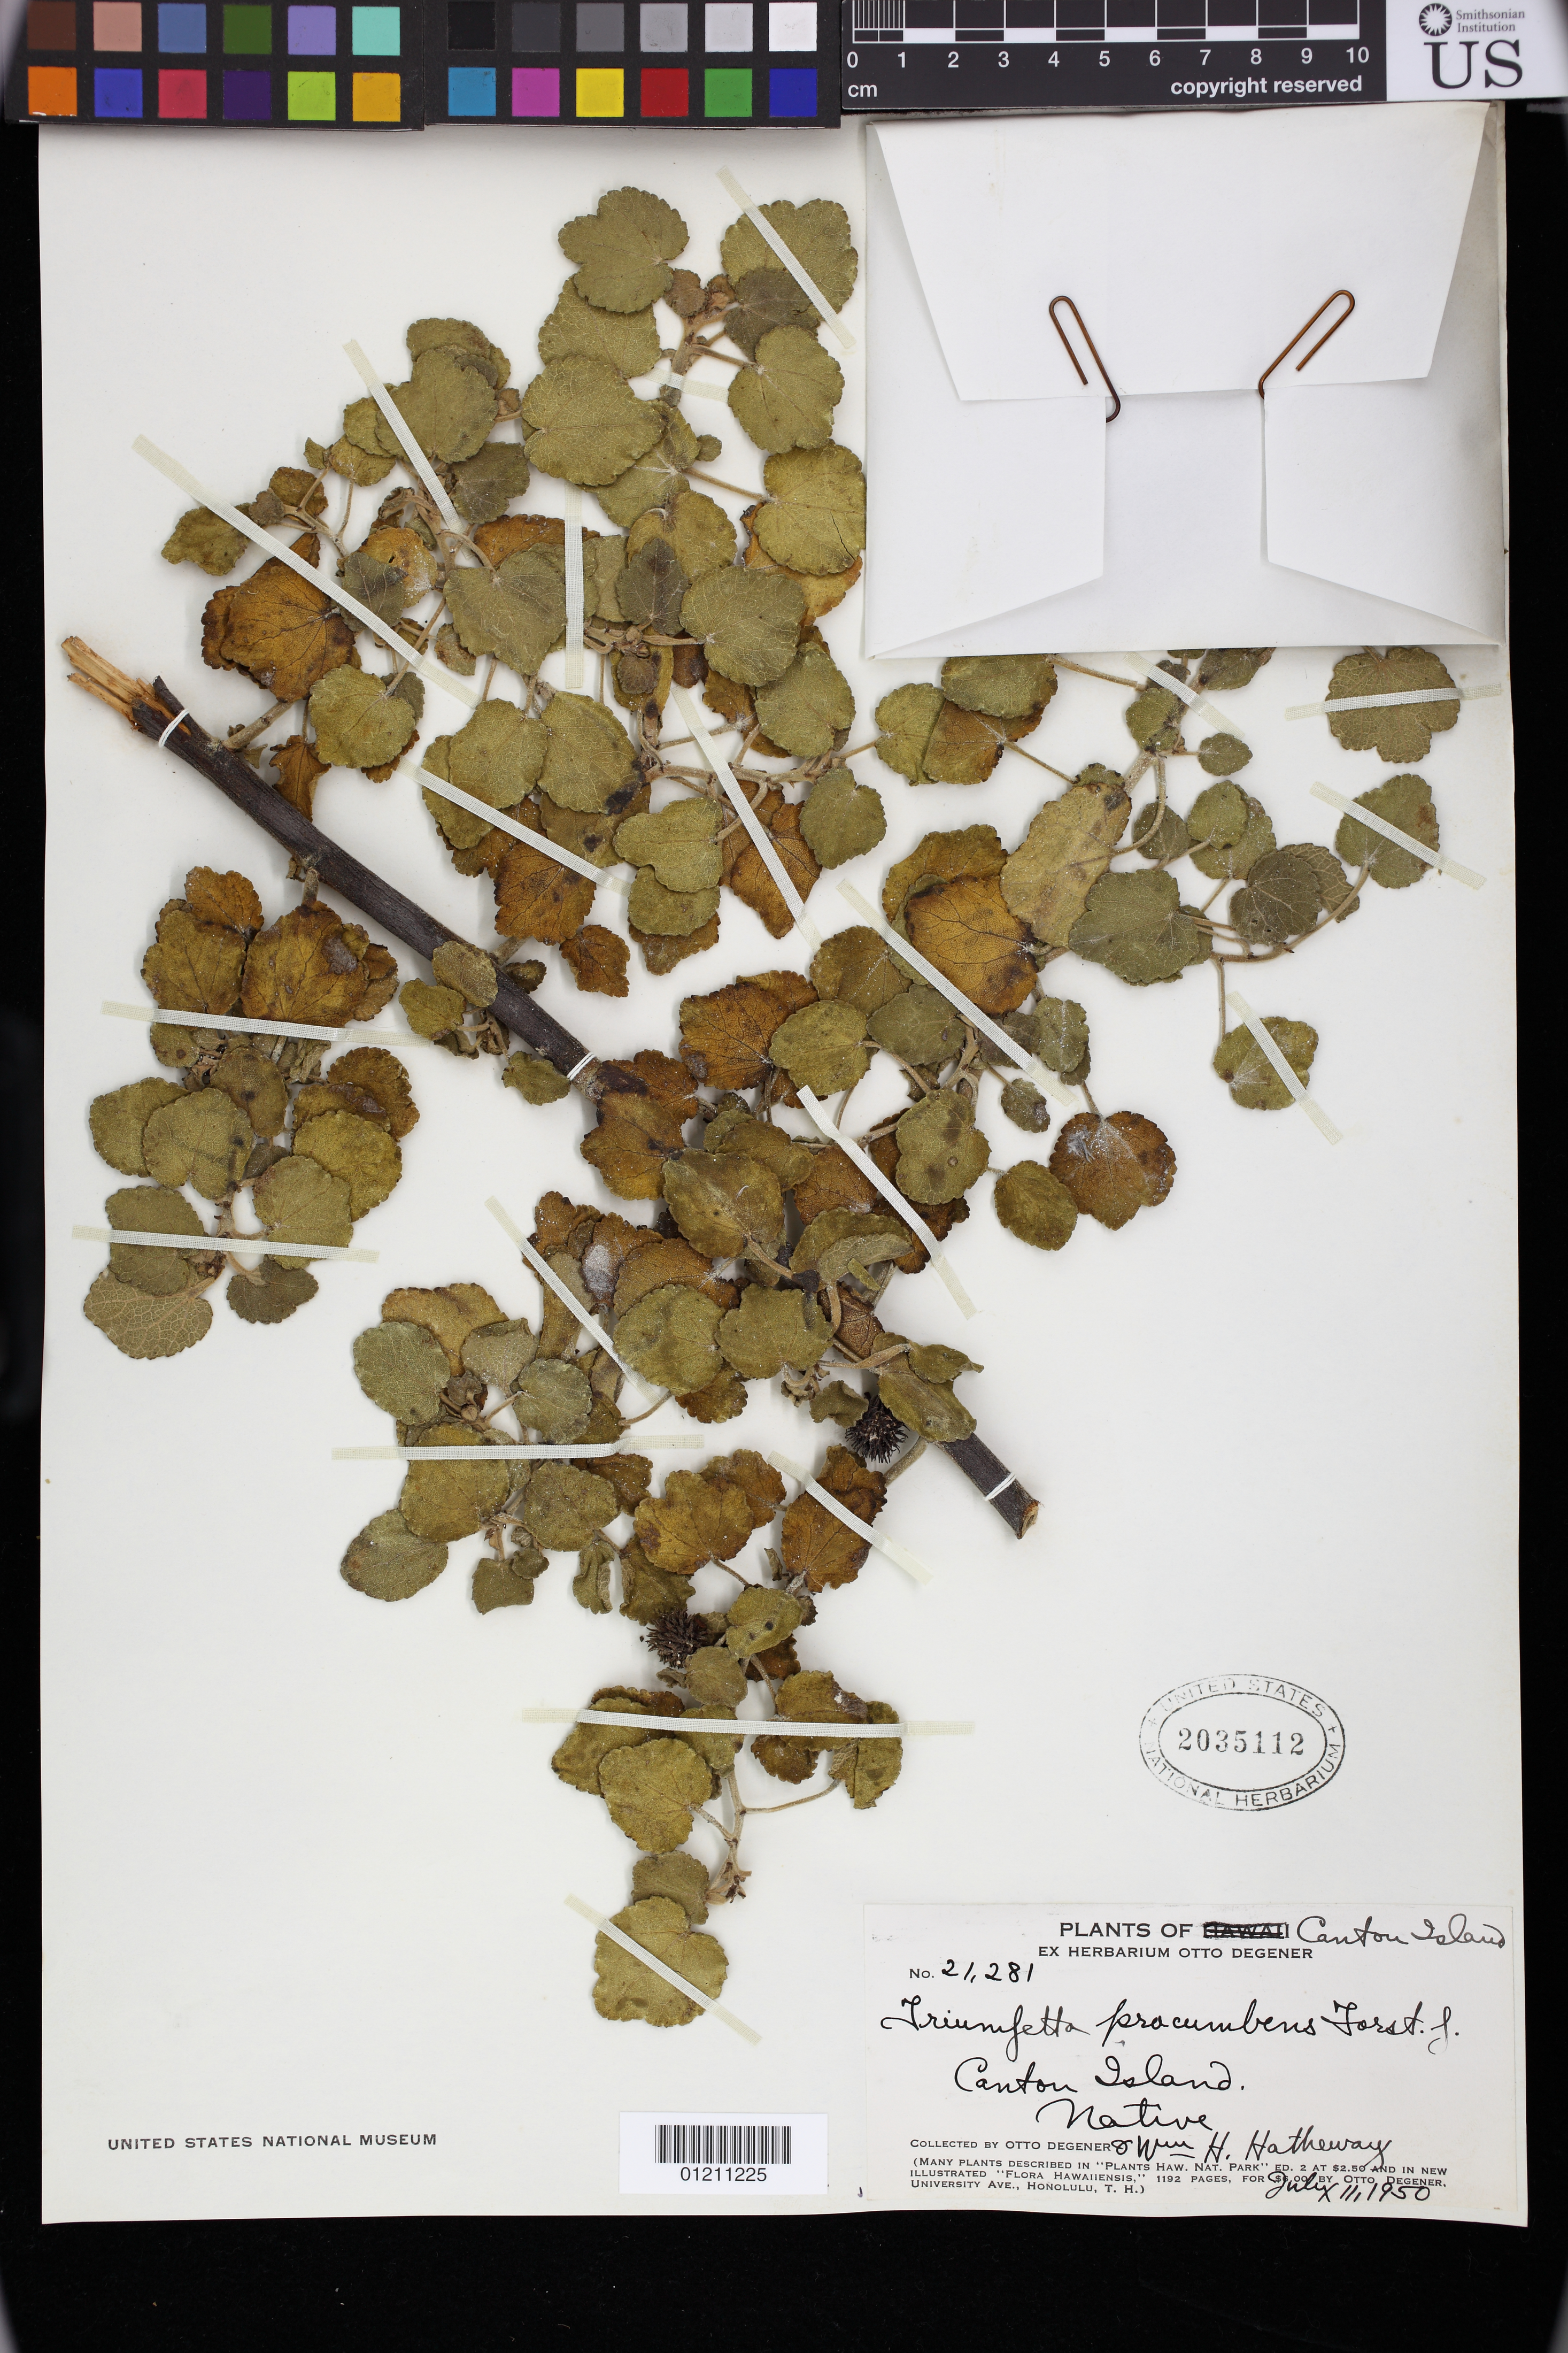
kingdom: Plantae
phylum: Tracheophyta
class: Magnoliopsida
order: Malvales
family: Malvaceae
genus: Triumfetta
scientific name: Triumfetta procumbens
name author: G. Forst.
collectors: O. Degener & W. H. Hatheway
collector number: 21281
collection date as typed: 07 Nov 1950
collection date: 1950-11-07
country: Kiribati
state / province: Phoenix Islands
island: Kanton [Canton] Atoll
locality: Canton Islet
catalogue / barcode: US 2035112